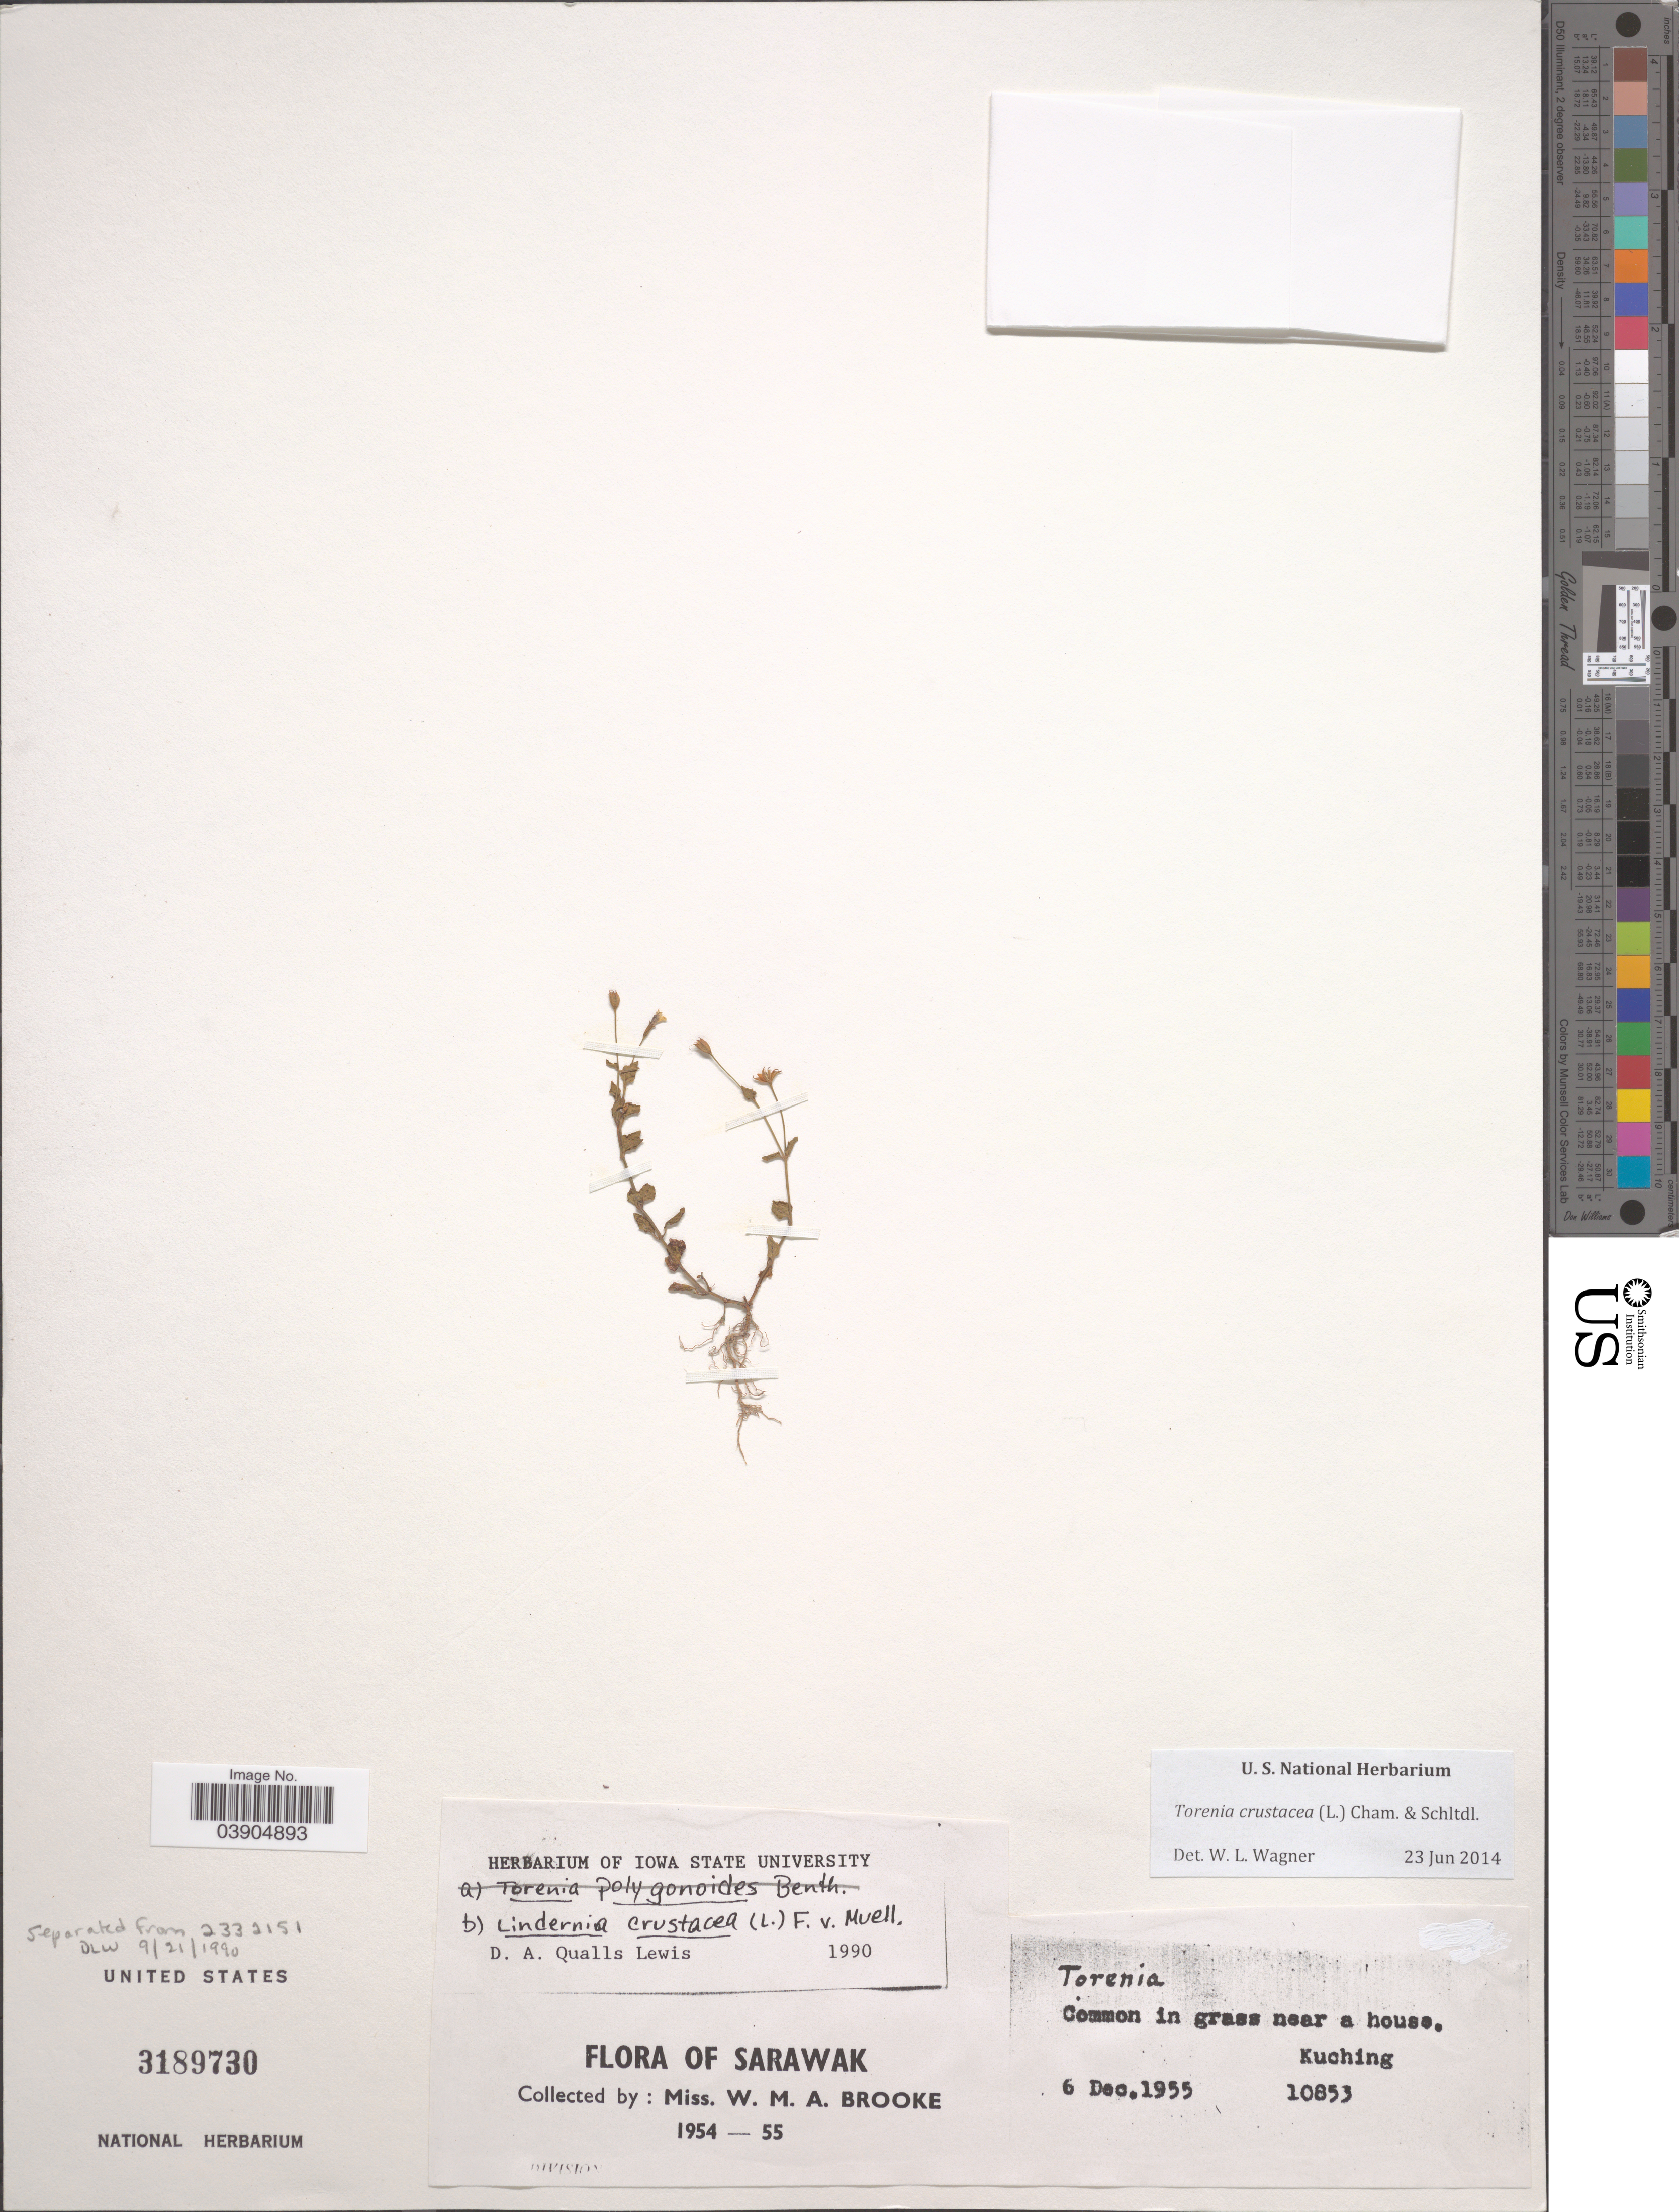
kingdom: Plantae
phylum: Tracheophyta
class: Magnoliopsida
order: Lamiales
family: Linderniaceae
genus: Lindernia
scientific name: Lindernia crustacea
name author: (L.) F. Muell.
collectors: W. Brooke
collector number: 10853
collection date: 1955-12-06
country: Malaysia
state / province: Sarawak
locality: Division. Near a house. Kuching.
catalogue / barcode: US 3189730